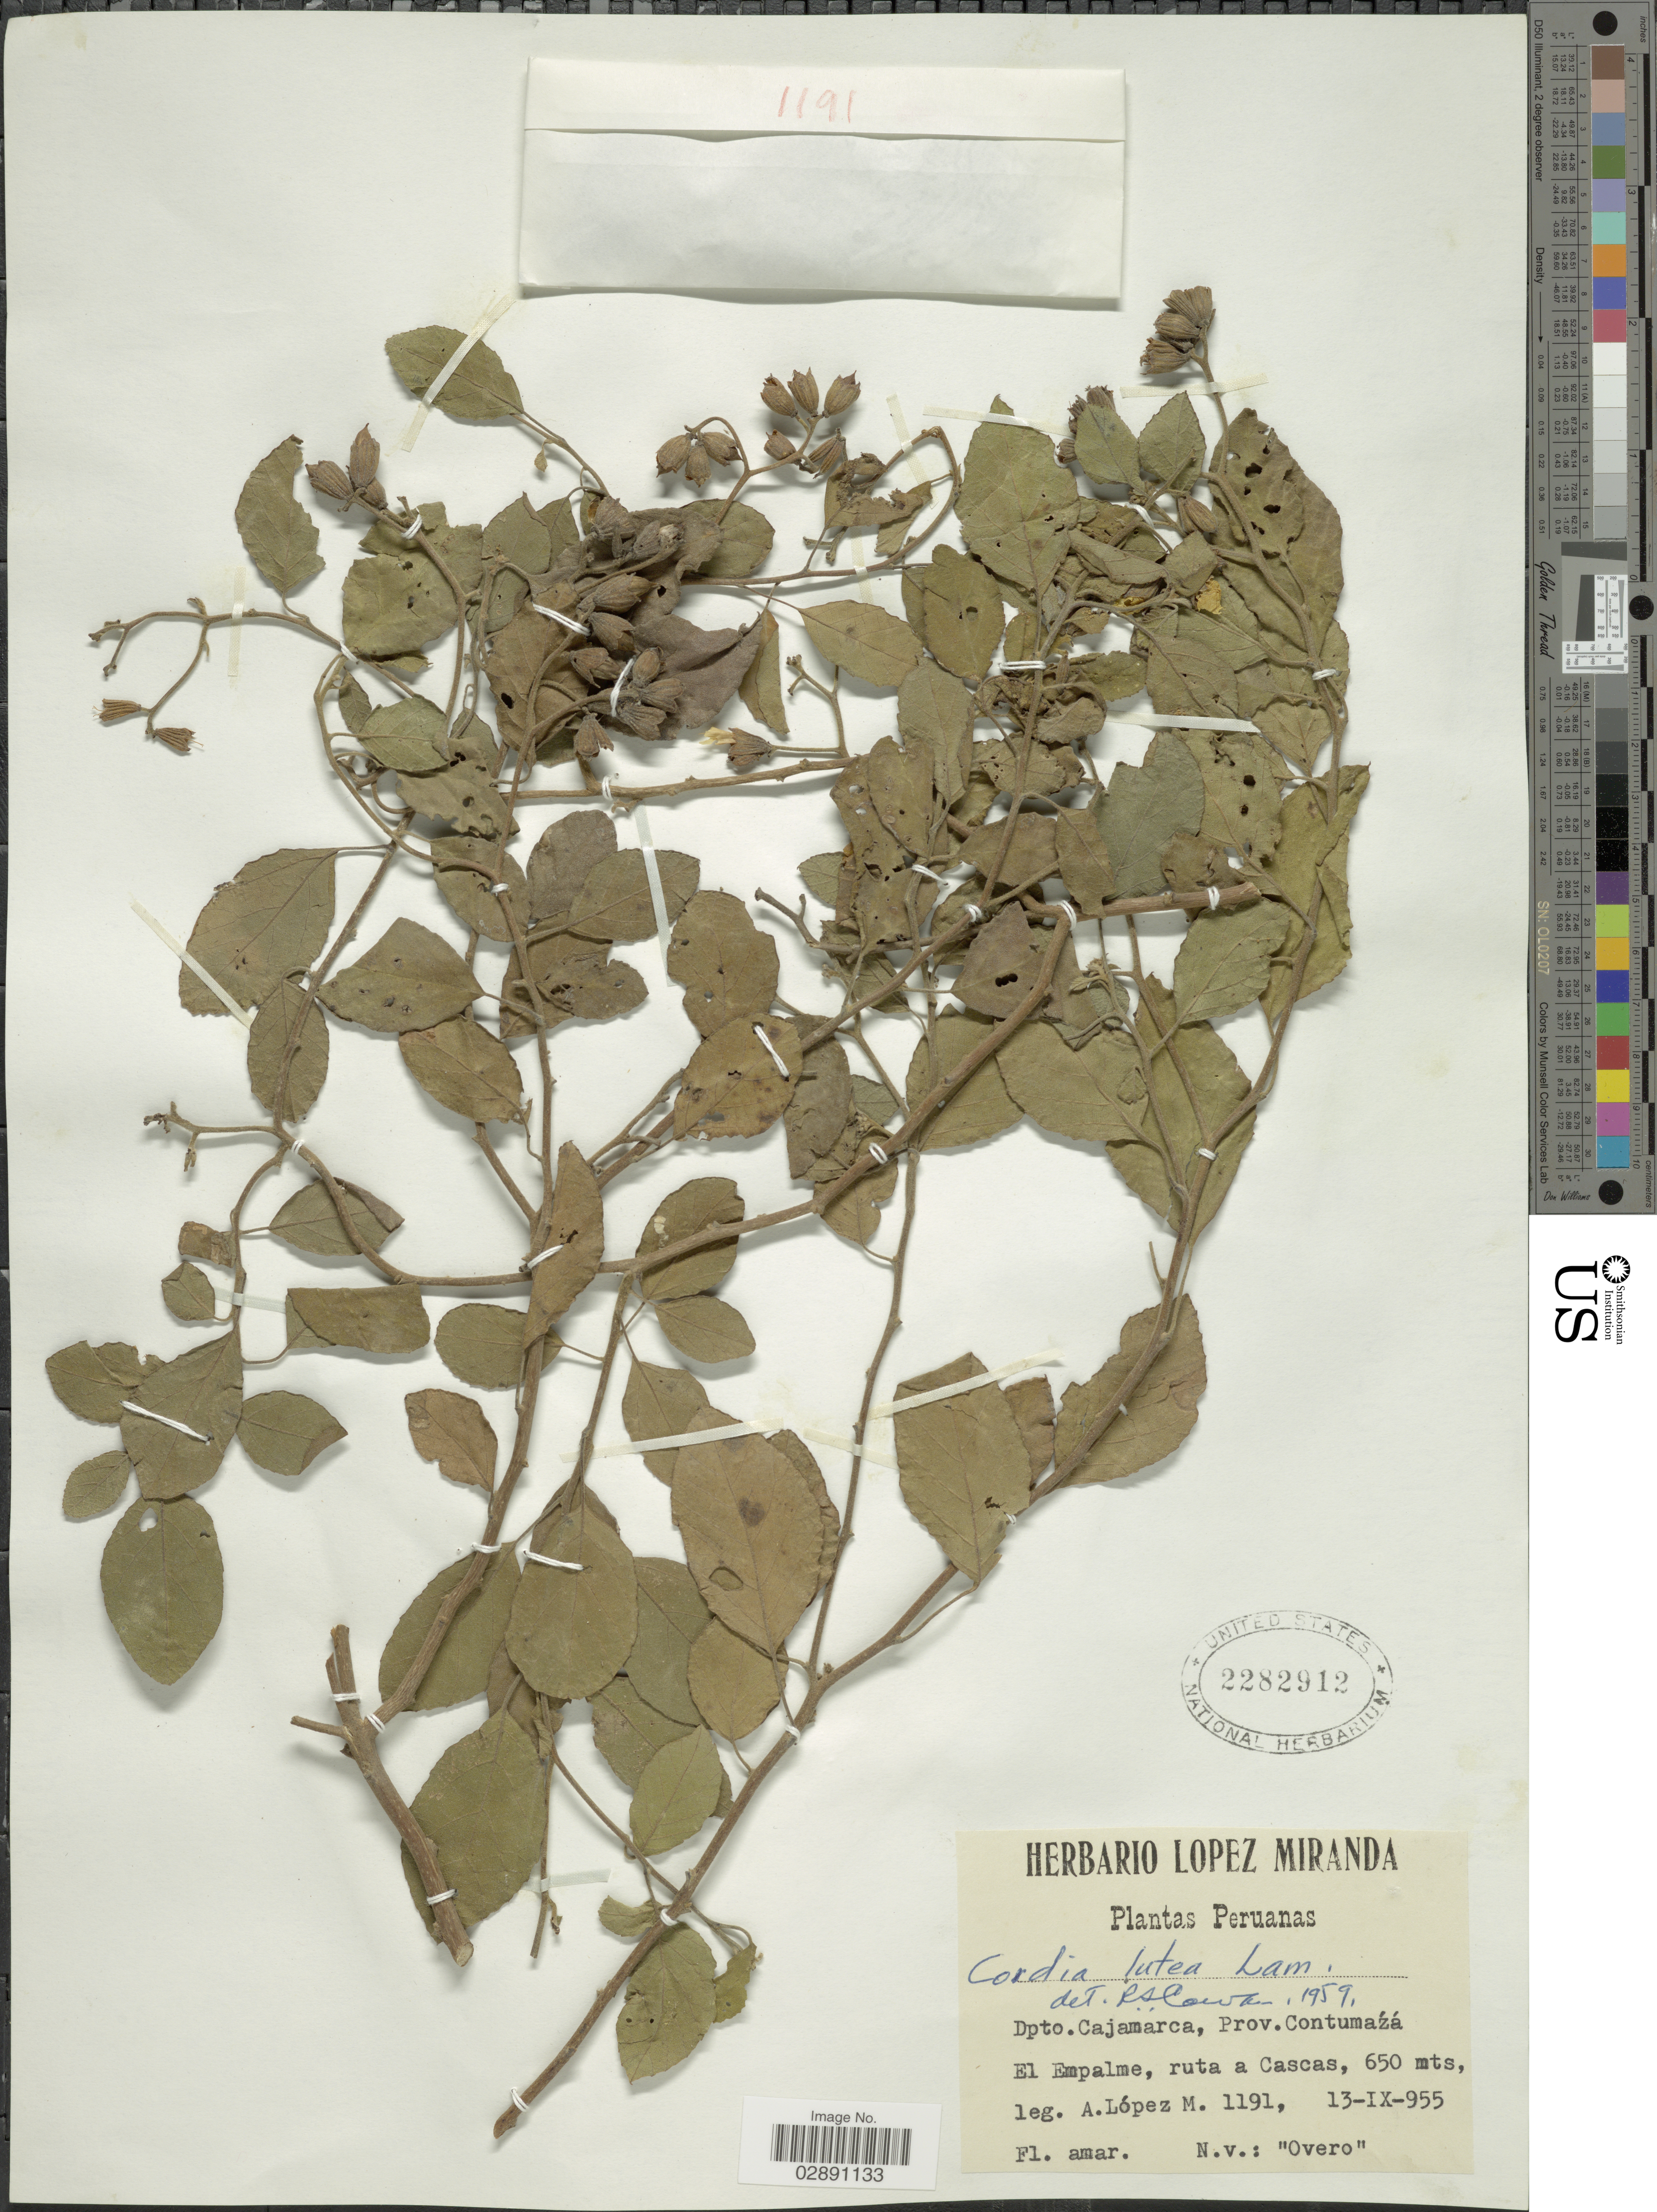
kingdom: Plantae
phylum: Tracheophyta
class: Magnoliopsida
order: Boraginales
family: Cordiaceae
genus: Cordia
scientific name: Cordia lutea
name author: Lam.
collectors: A. López M.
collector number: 1191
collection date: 1955-09-13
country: Peru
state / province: Cajamarca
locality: Dpto. Cajamarca, Prov. Contumázá. El Empalme, ruta a Cascas.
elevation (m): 650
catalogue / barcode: US 2282912